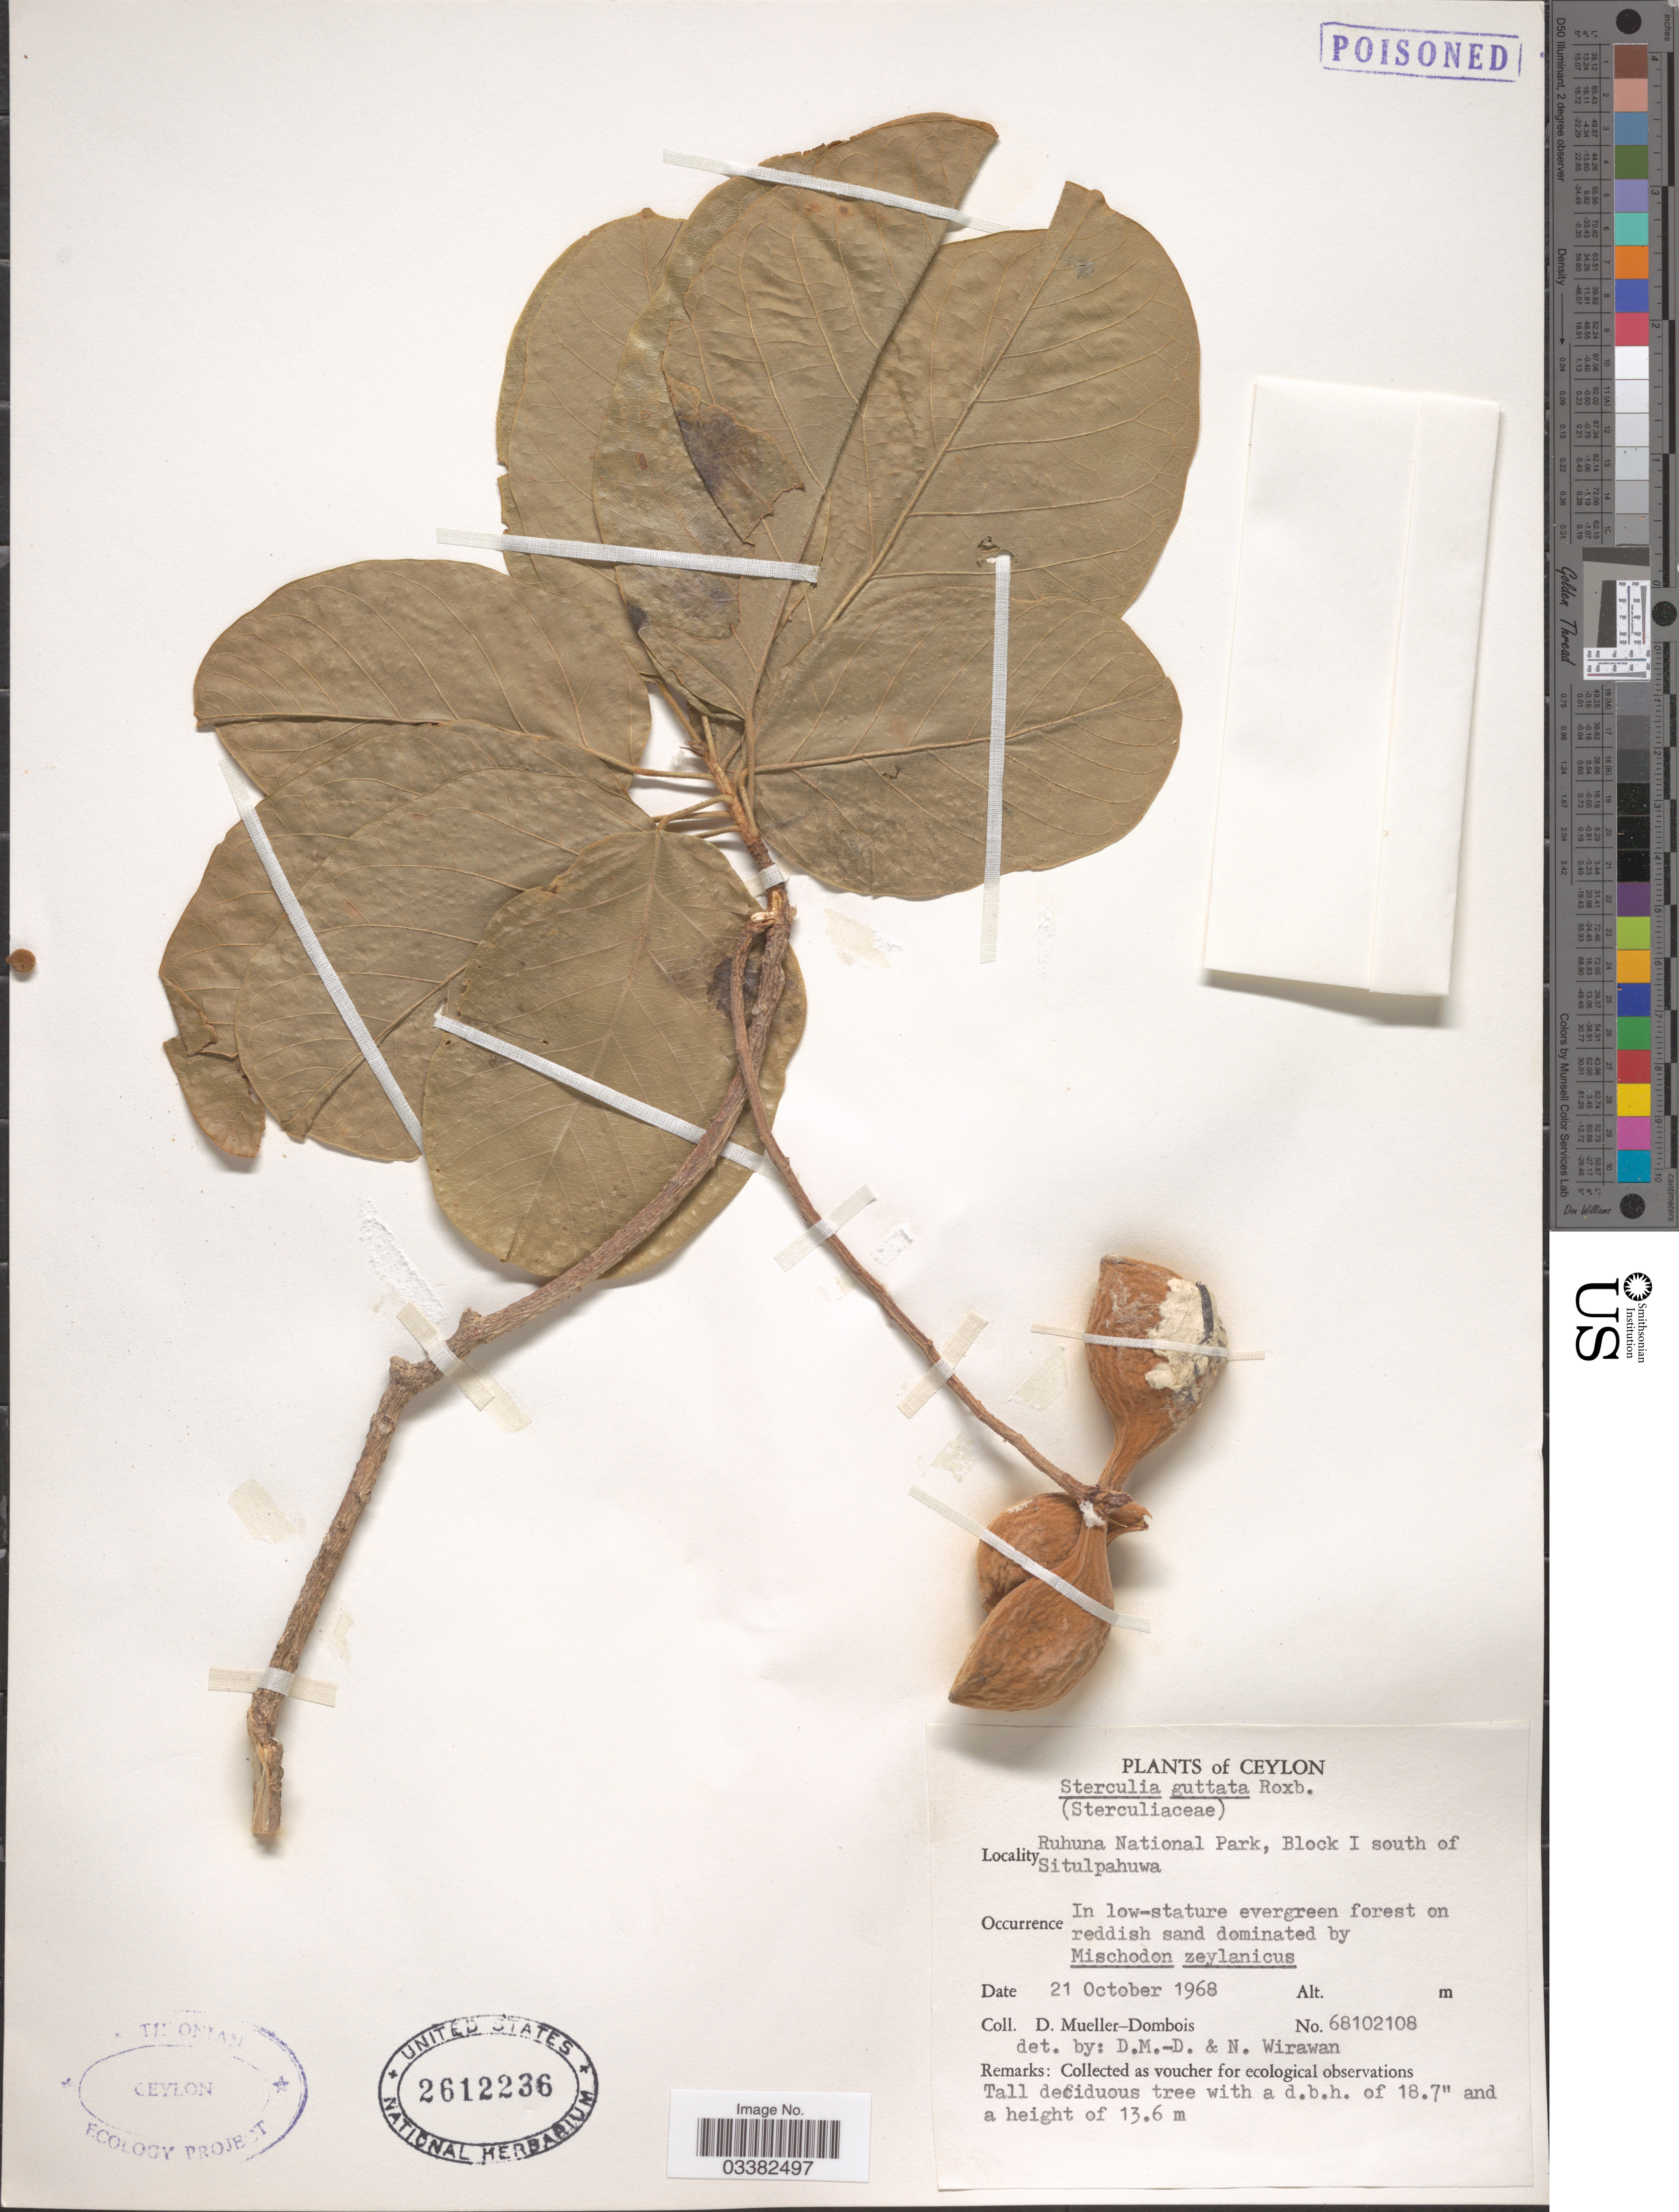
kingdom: Plantae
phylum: Tracheophyta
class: Magnoliopsida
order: Malvales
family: Malvaceae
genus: Sterculia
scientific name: Sterculia guttata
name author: Roxb. ex G. Don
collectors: D. Mueller-Dombois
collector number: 68102108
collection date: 1968-10-21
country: Sri Lanka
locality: Ceylon. Ruhuna National Park, Block I south of Situlpahuwa.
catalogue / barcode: US 2612236